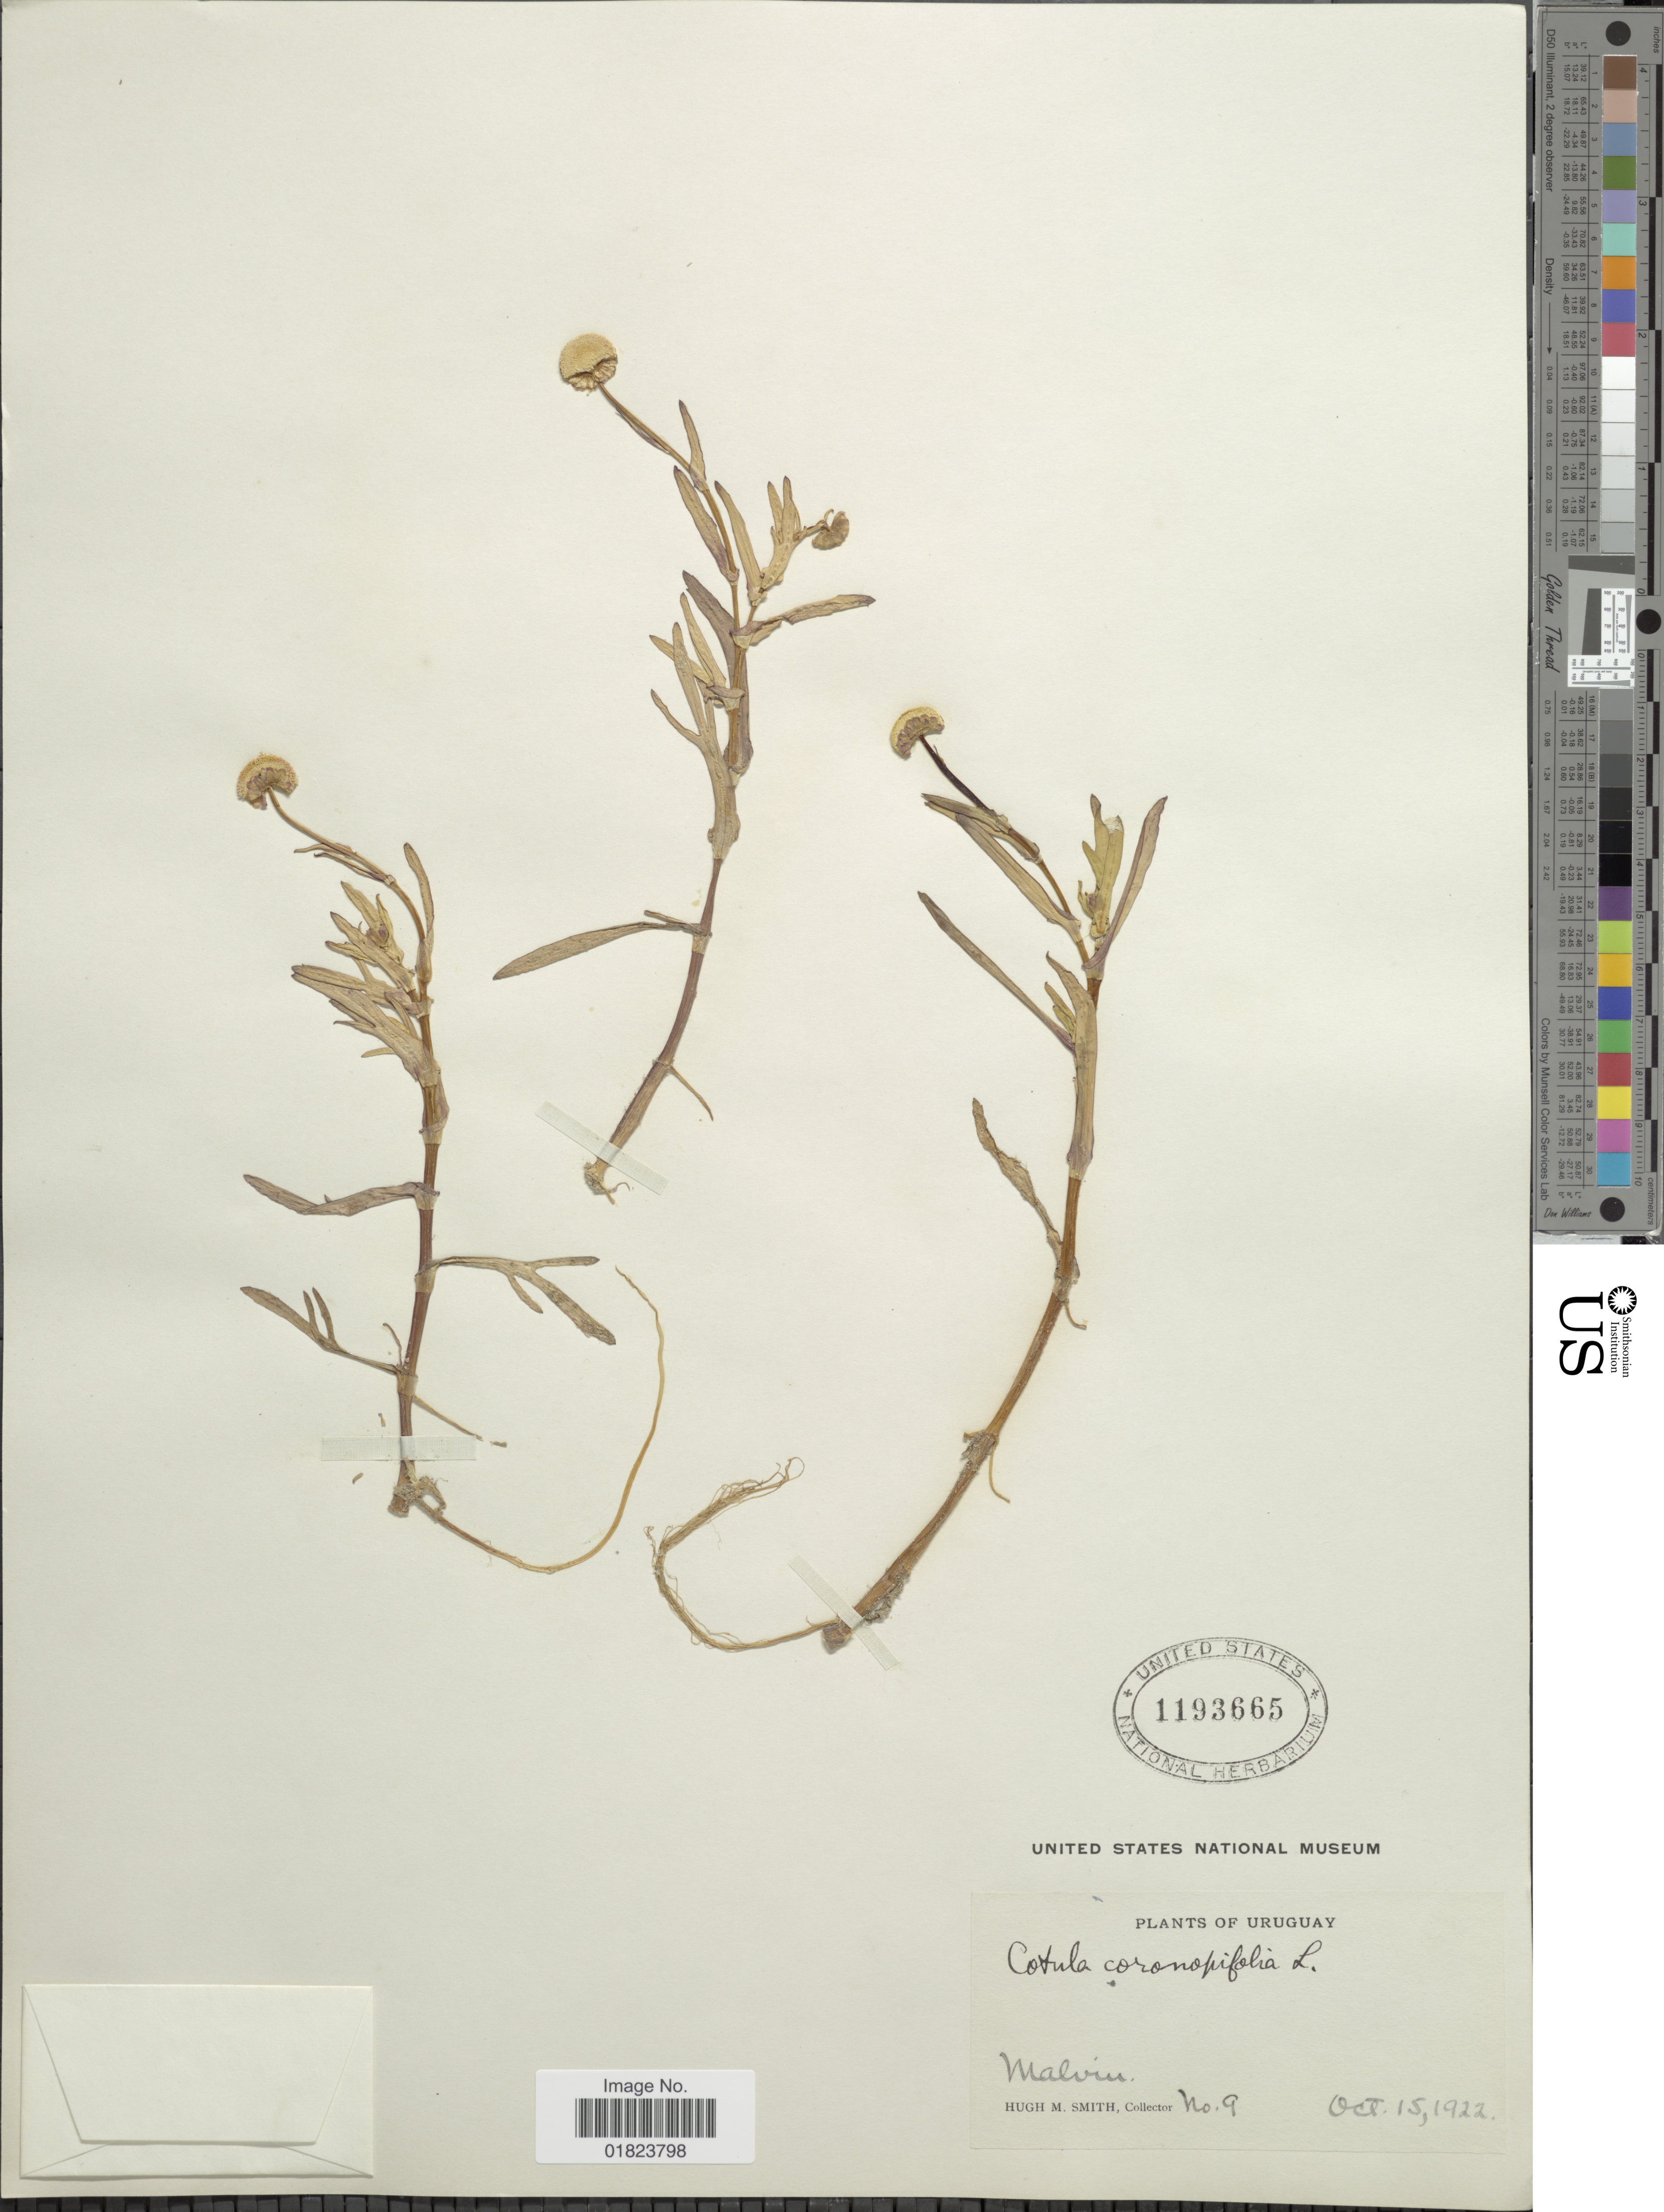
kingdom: Plantae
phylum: Tracheophyta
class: Magnoliopsida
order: Asterales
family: Asteraceae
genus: Cotula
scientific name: Cotula coronopifolia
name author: L.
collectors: H. M. Smith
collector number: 9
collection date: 1922-10-15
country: Uruguay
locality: Malvin.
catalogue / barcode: US 1193665